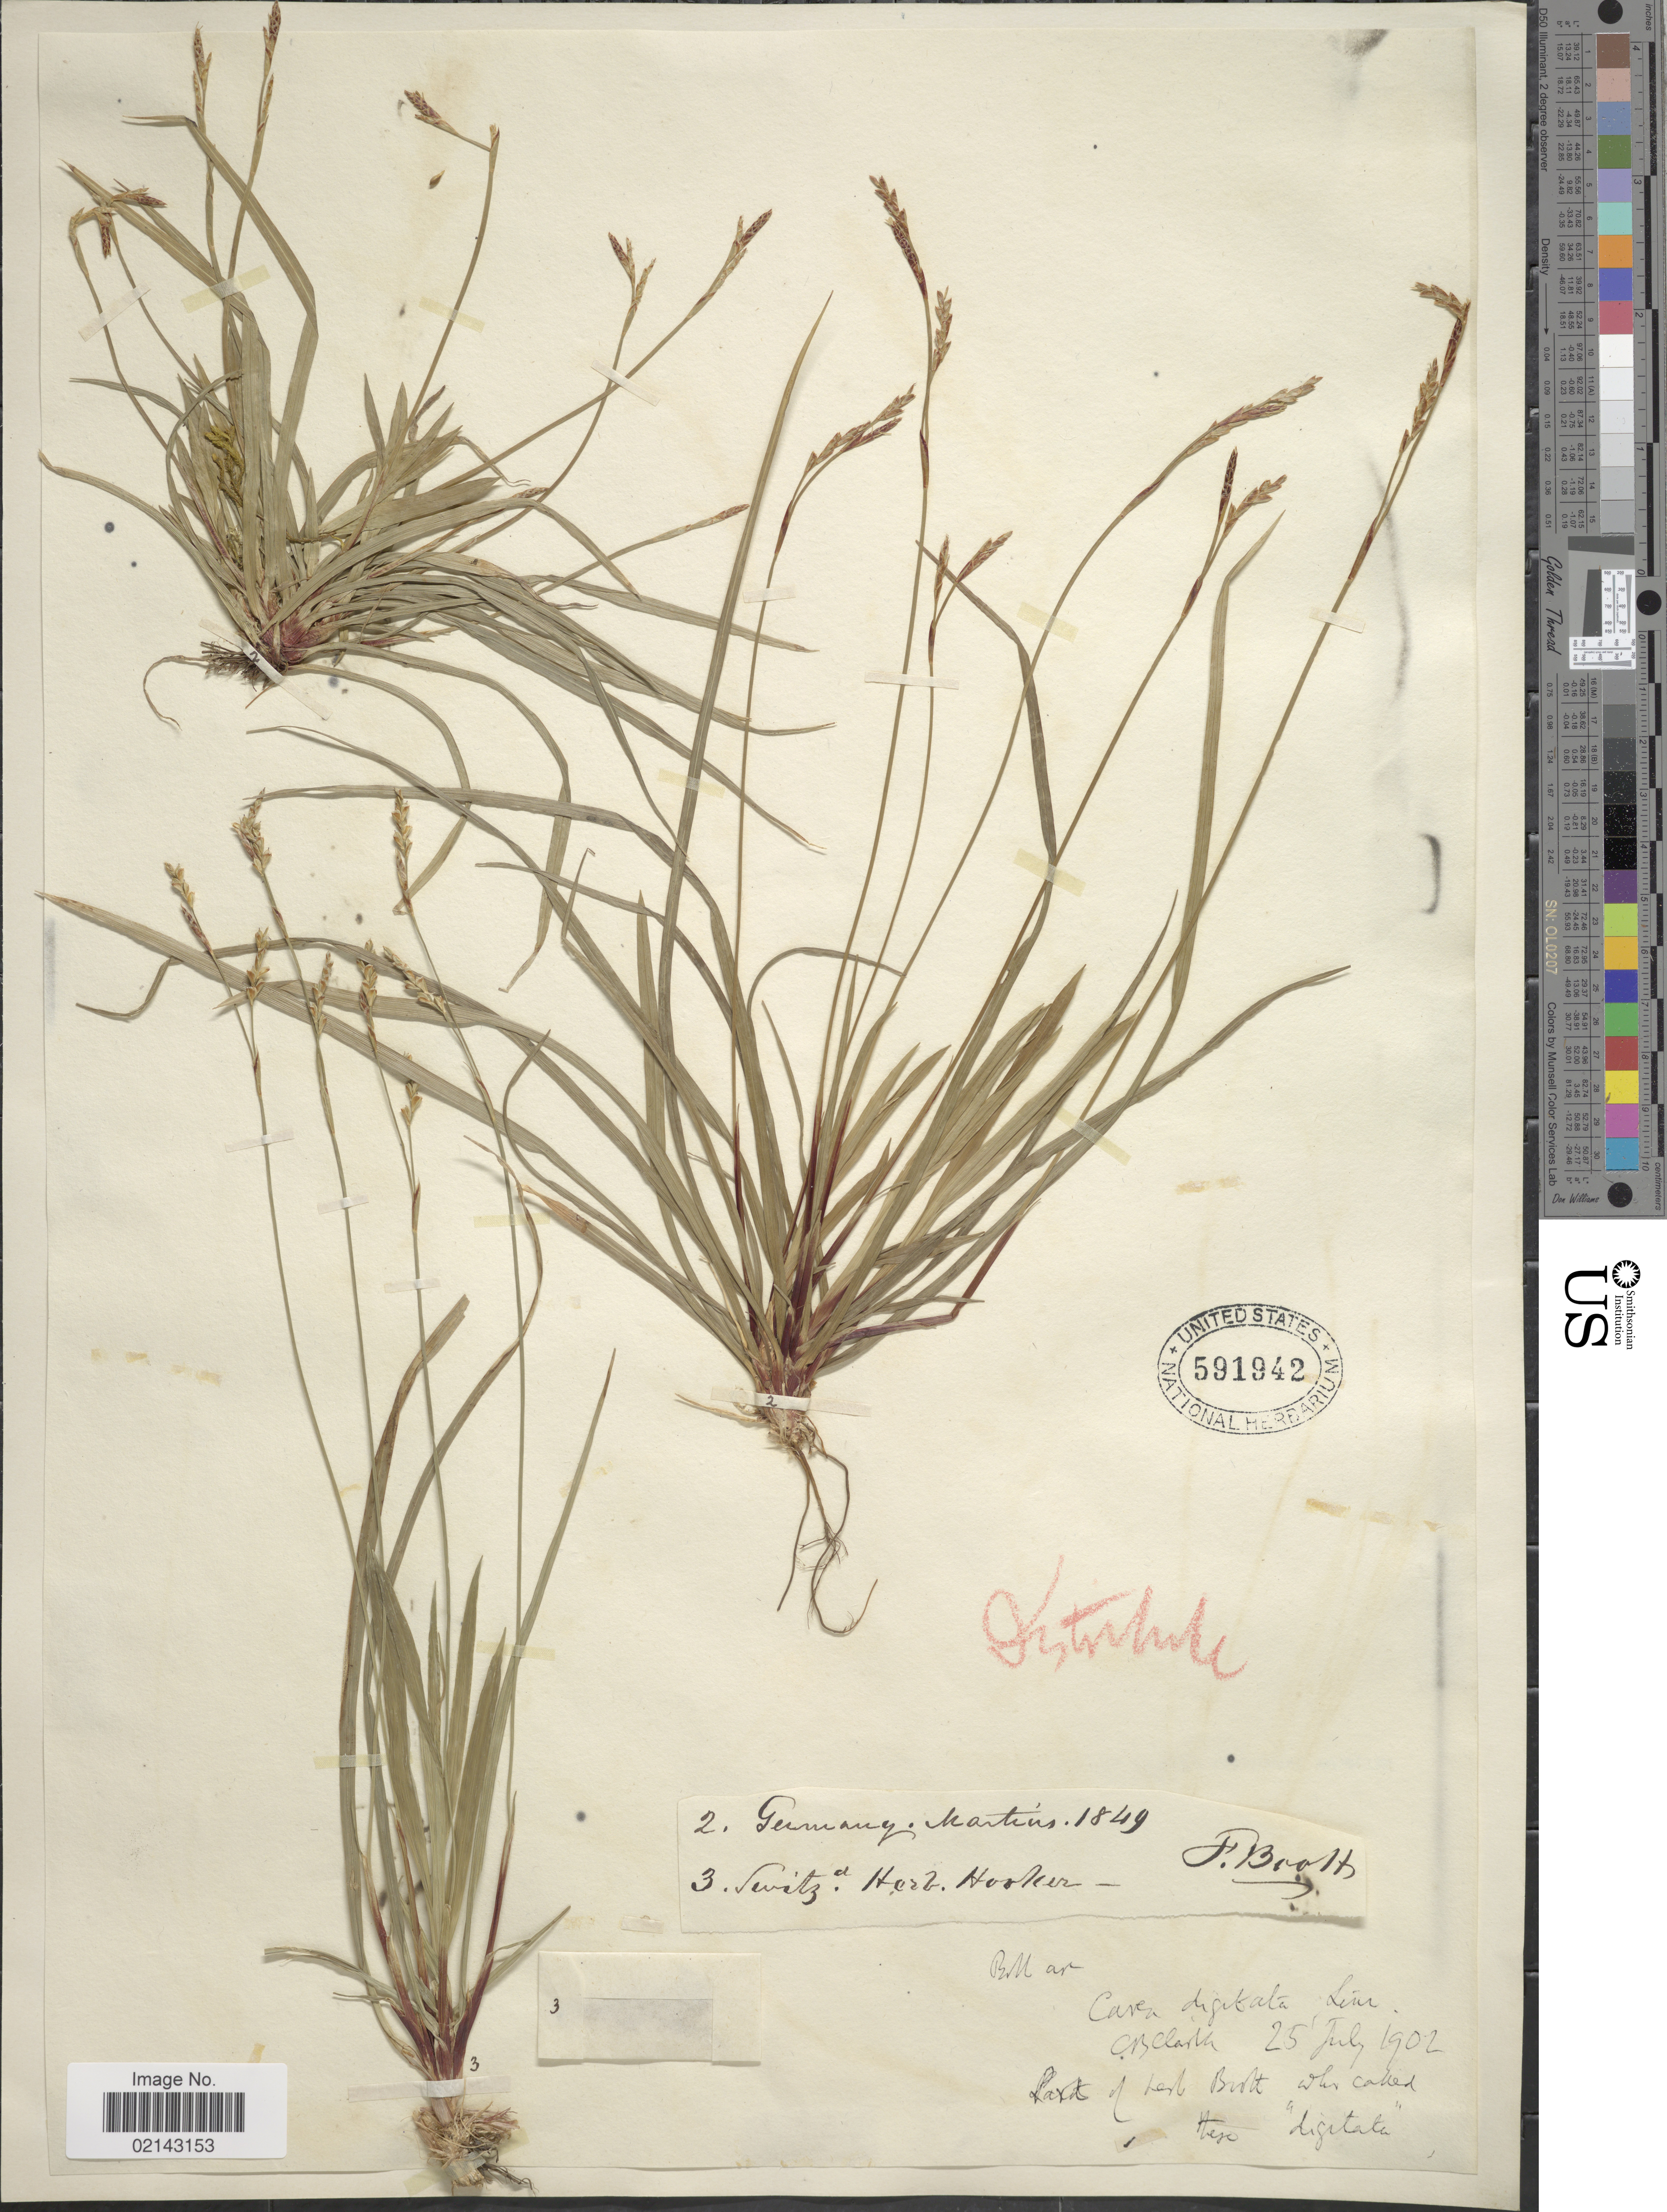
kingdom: Plantae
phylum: Tracheophyta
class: Liliopsida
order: Poales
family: Cyperaceae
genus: Carex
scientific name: Carex digitata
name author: L.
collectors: ex herb. Hooker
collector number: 3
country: Switzerland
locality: Switzd.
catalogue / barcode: US 591942-2